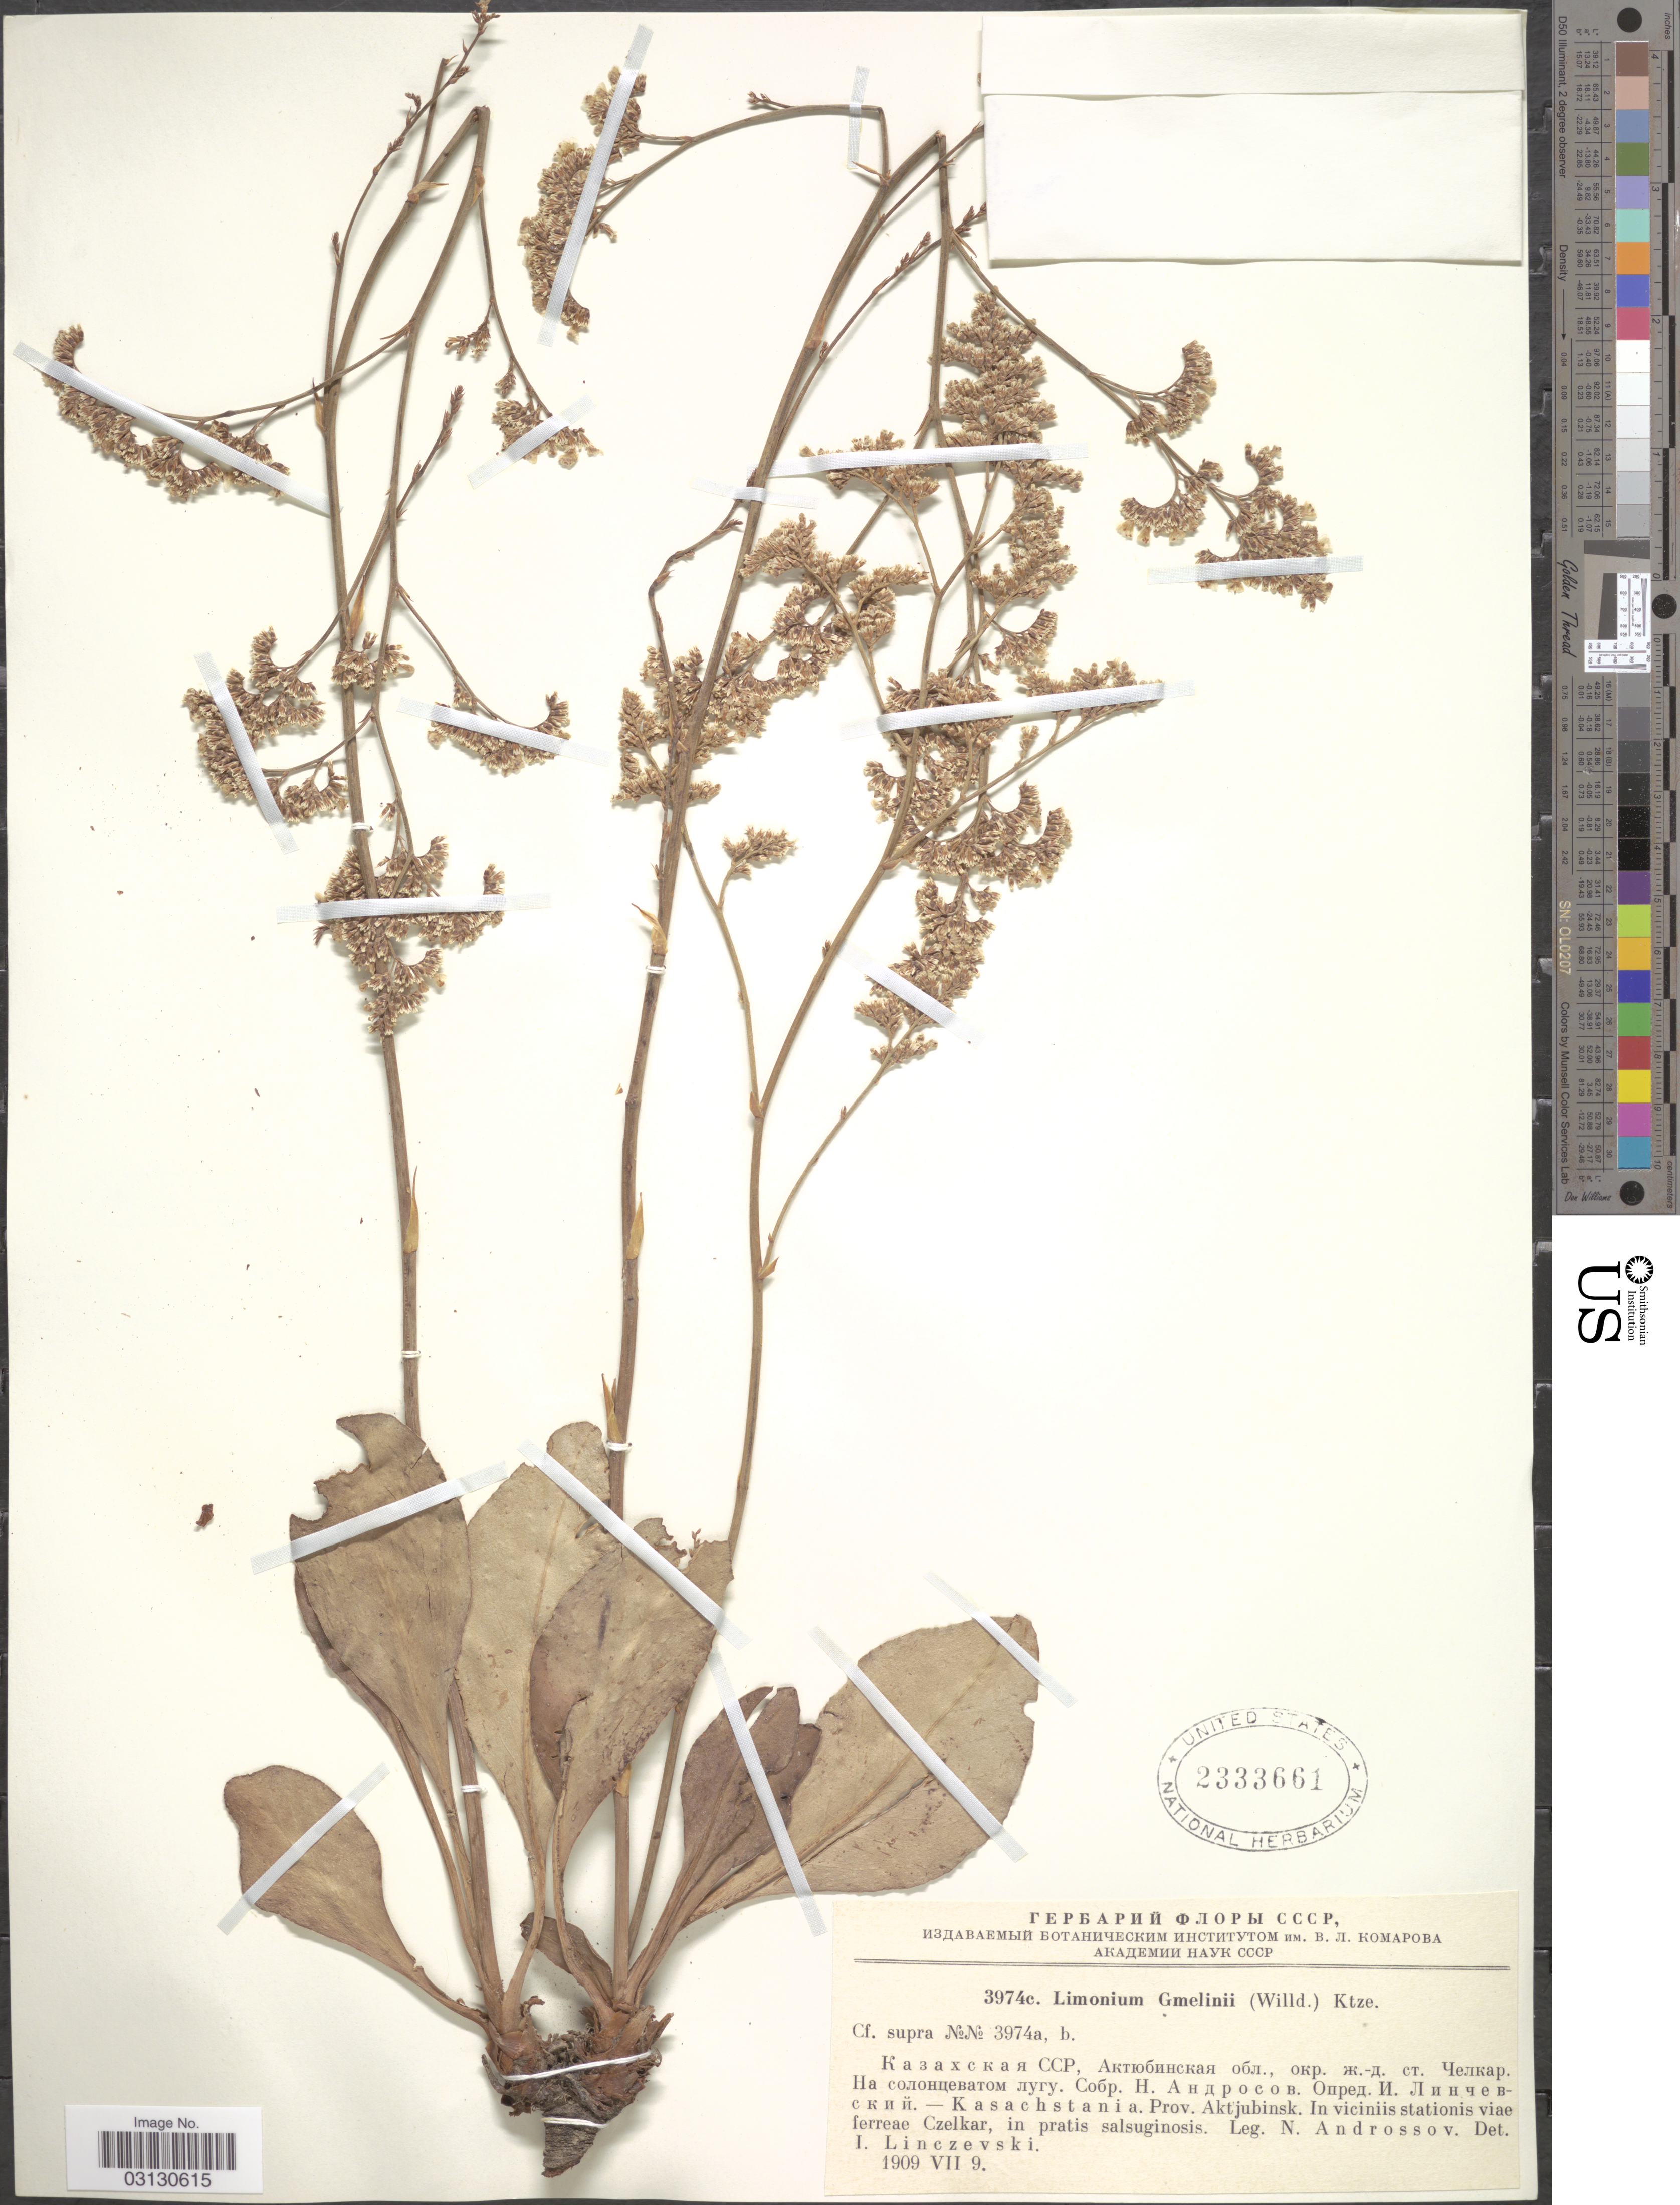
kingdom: Plantae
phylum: Tracheophyta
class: Magnoliopsida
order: Caryophyllales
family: Plumbaginaceae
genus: Limonium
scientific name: Limonium gmelinii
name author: (Willd.) Kuntze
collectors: N. Androssov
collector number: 3974c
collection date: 1909-07-09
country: Kazakhstan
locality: Kasachstania, Prov. Aktjubinsk, In viciniis stationis viae ferreae Czelkar, in pratis salsuginosis.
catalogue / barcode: US 2333661